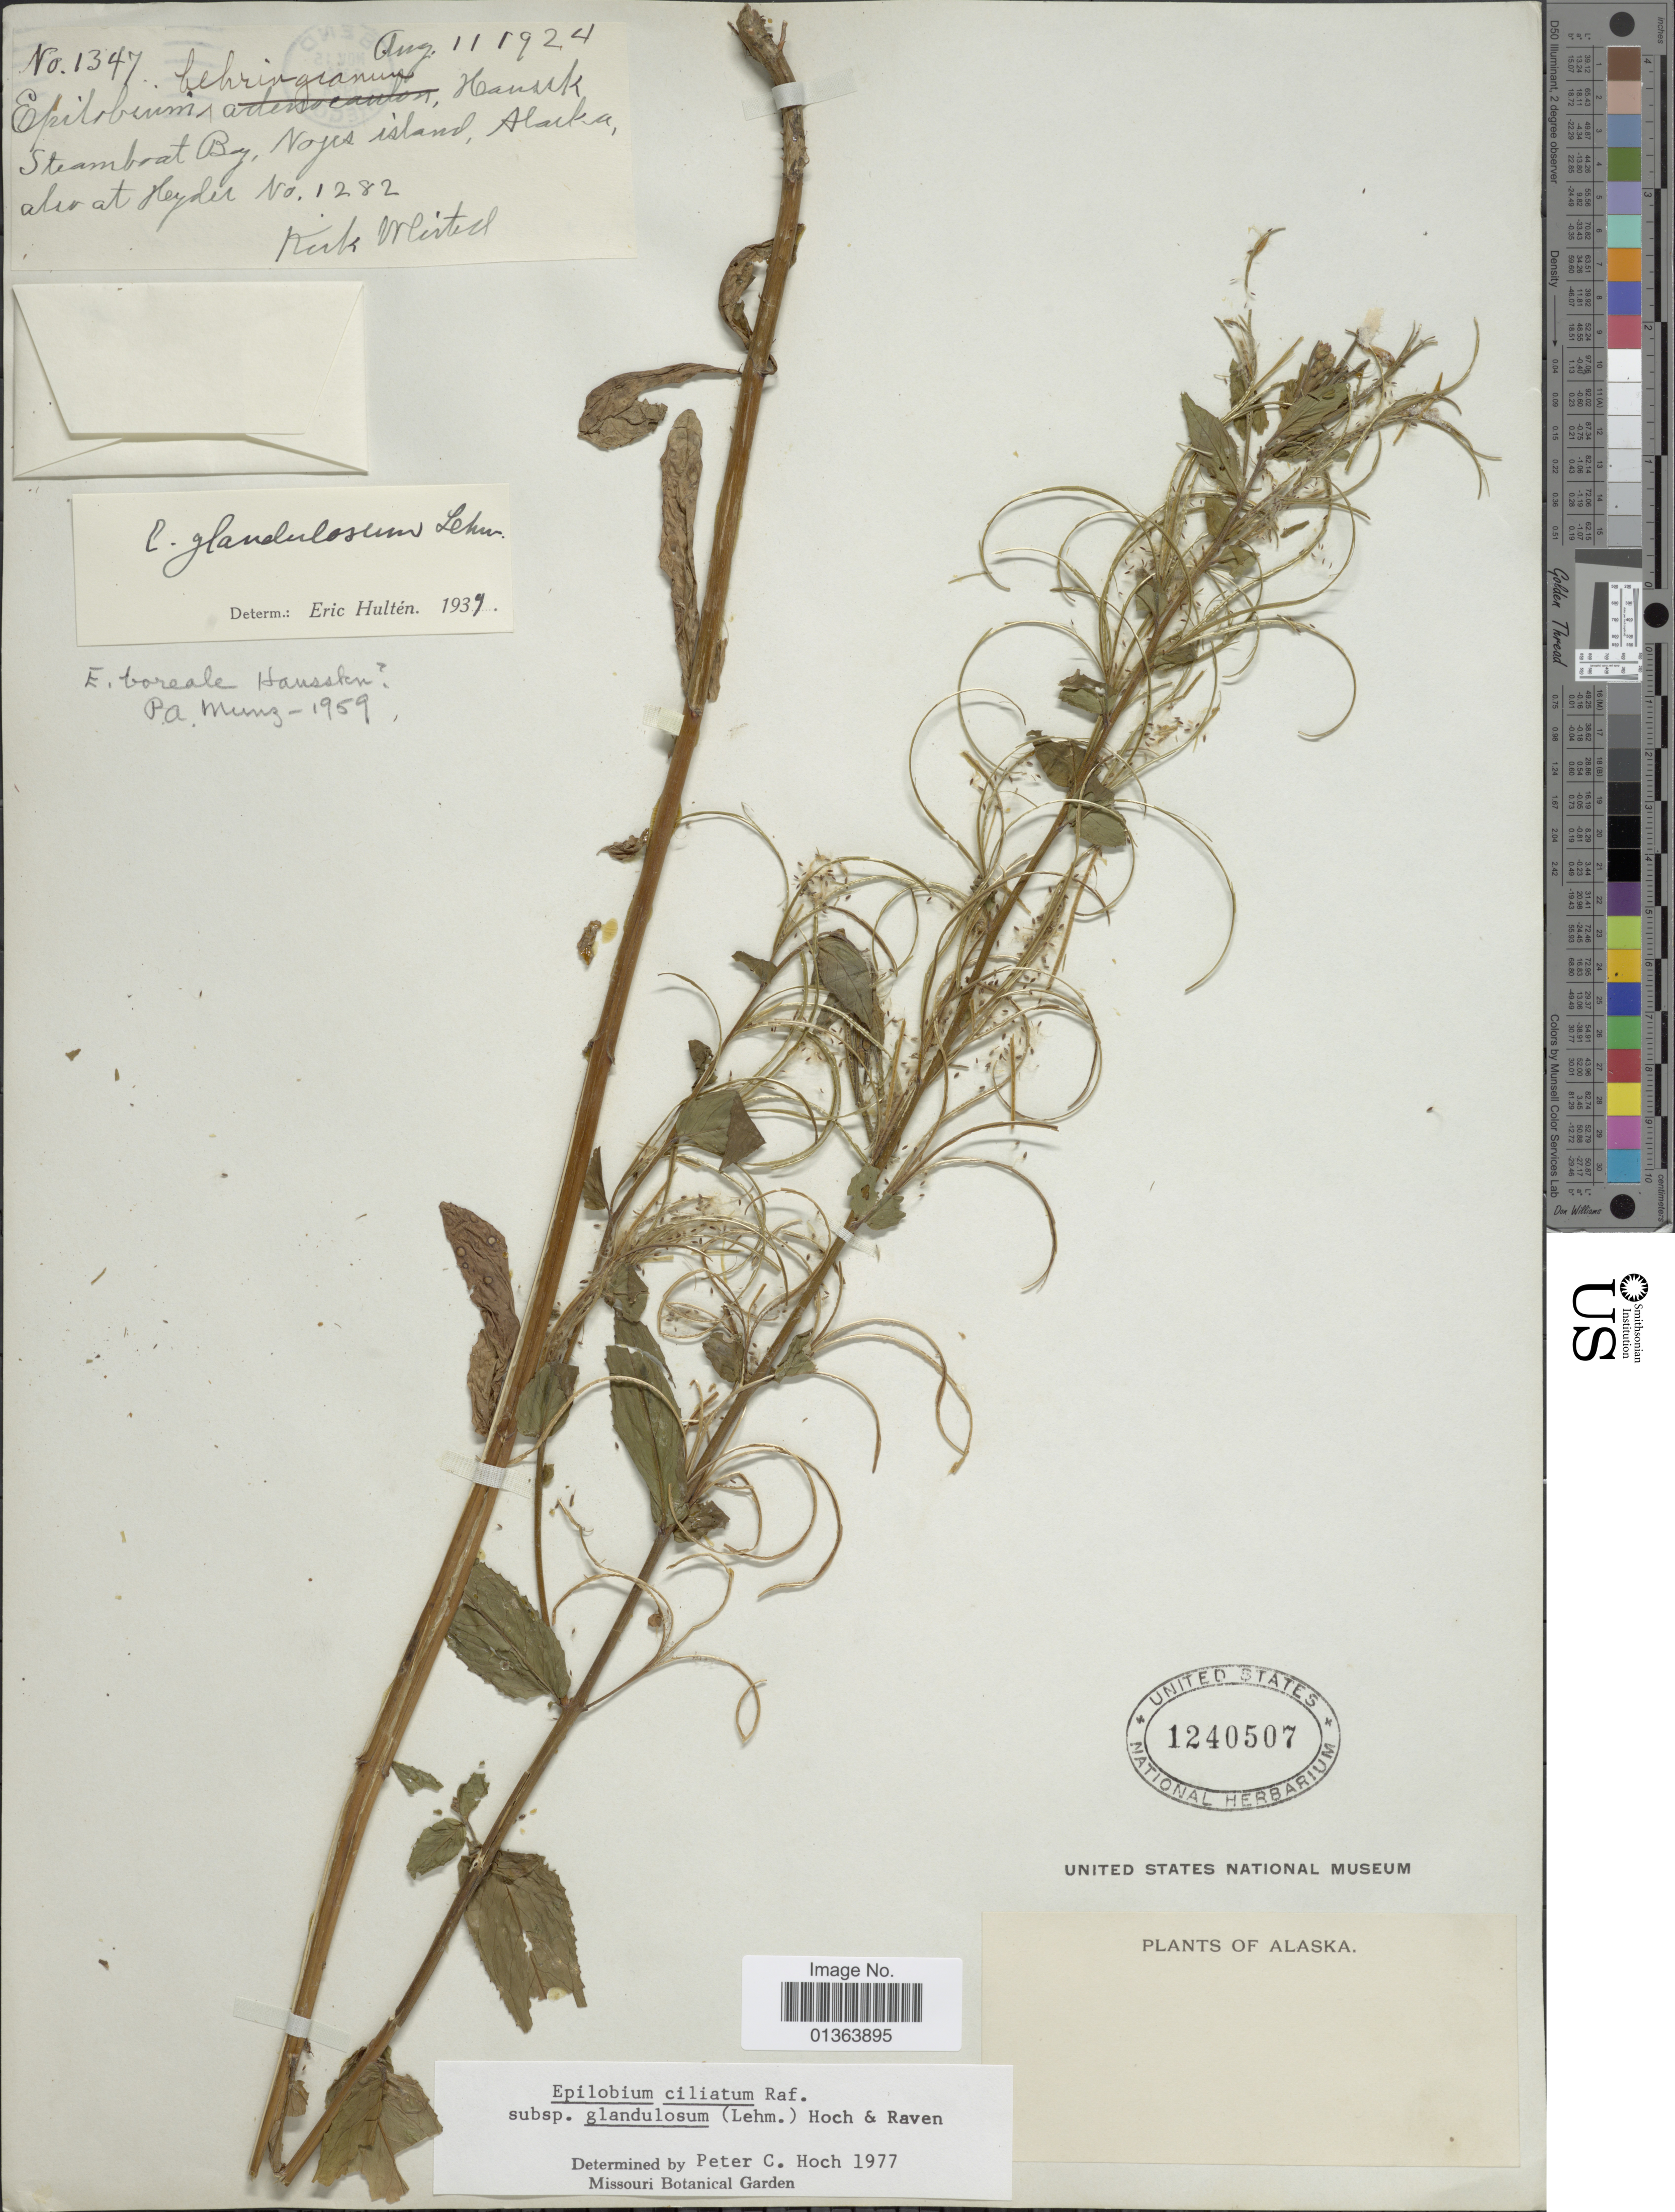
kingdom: Plantae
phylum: Tracheophyta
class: Magnoliopsida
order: Myrtales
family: Onagraceae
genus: Epilobium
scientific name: Epilobium ciliatum subsp. glandulosum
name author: (Lehm.) Hoch & P.H. Raven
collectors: K. Whited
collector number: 1282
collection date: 1924-08-11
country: United States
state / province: Alaska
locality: Steamboat Bay, Noyes island.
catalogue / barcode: US 1240507